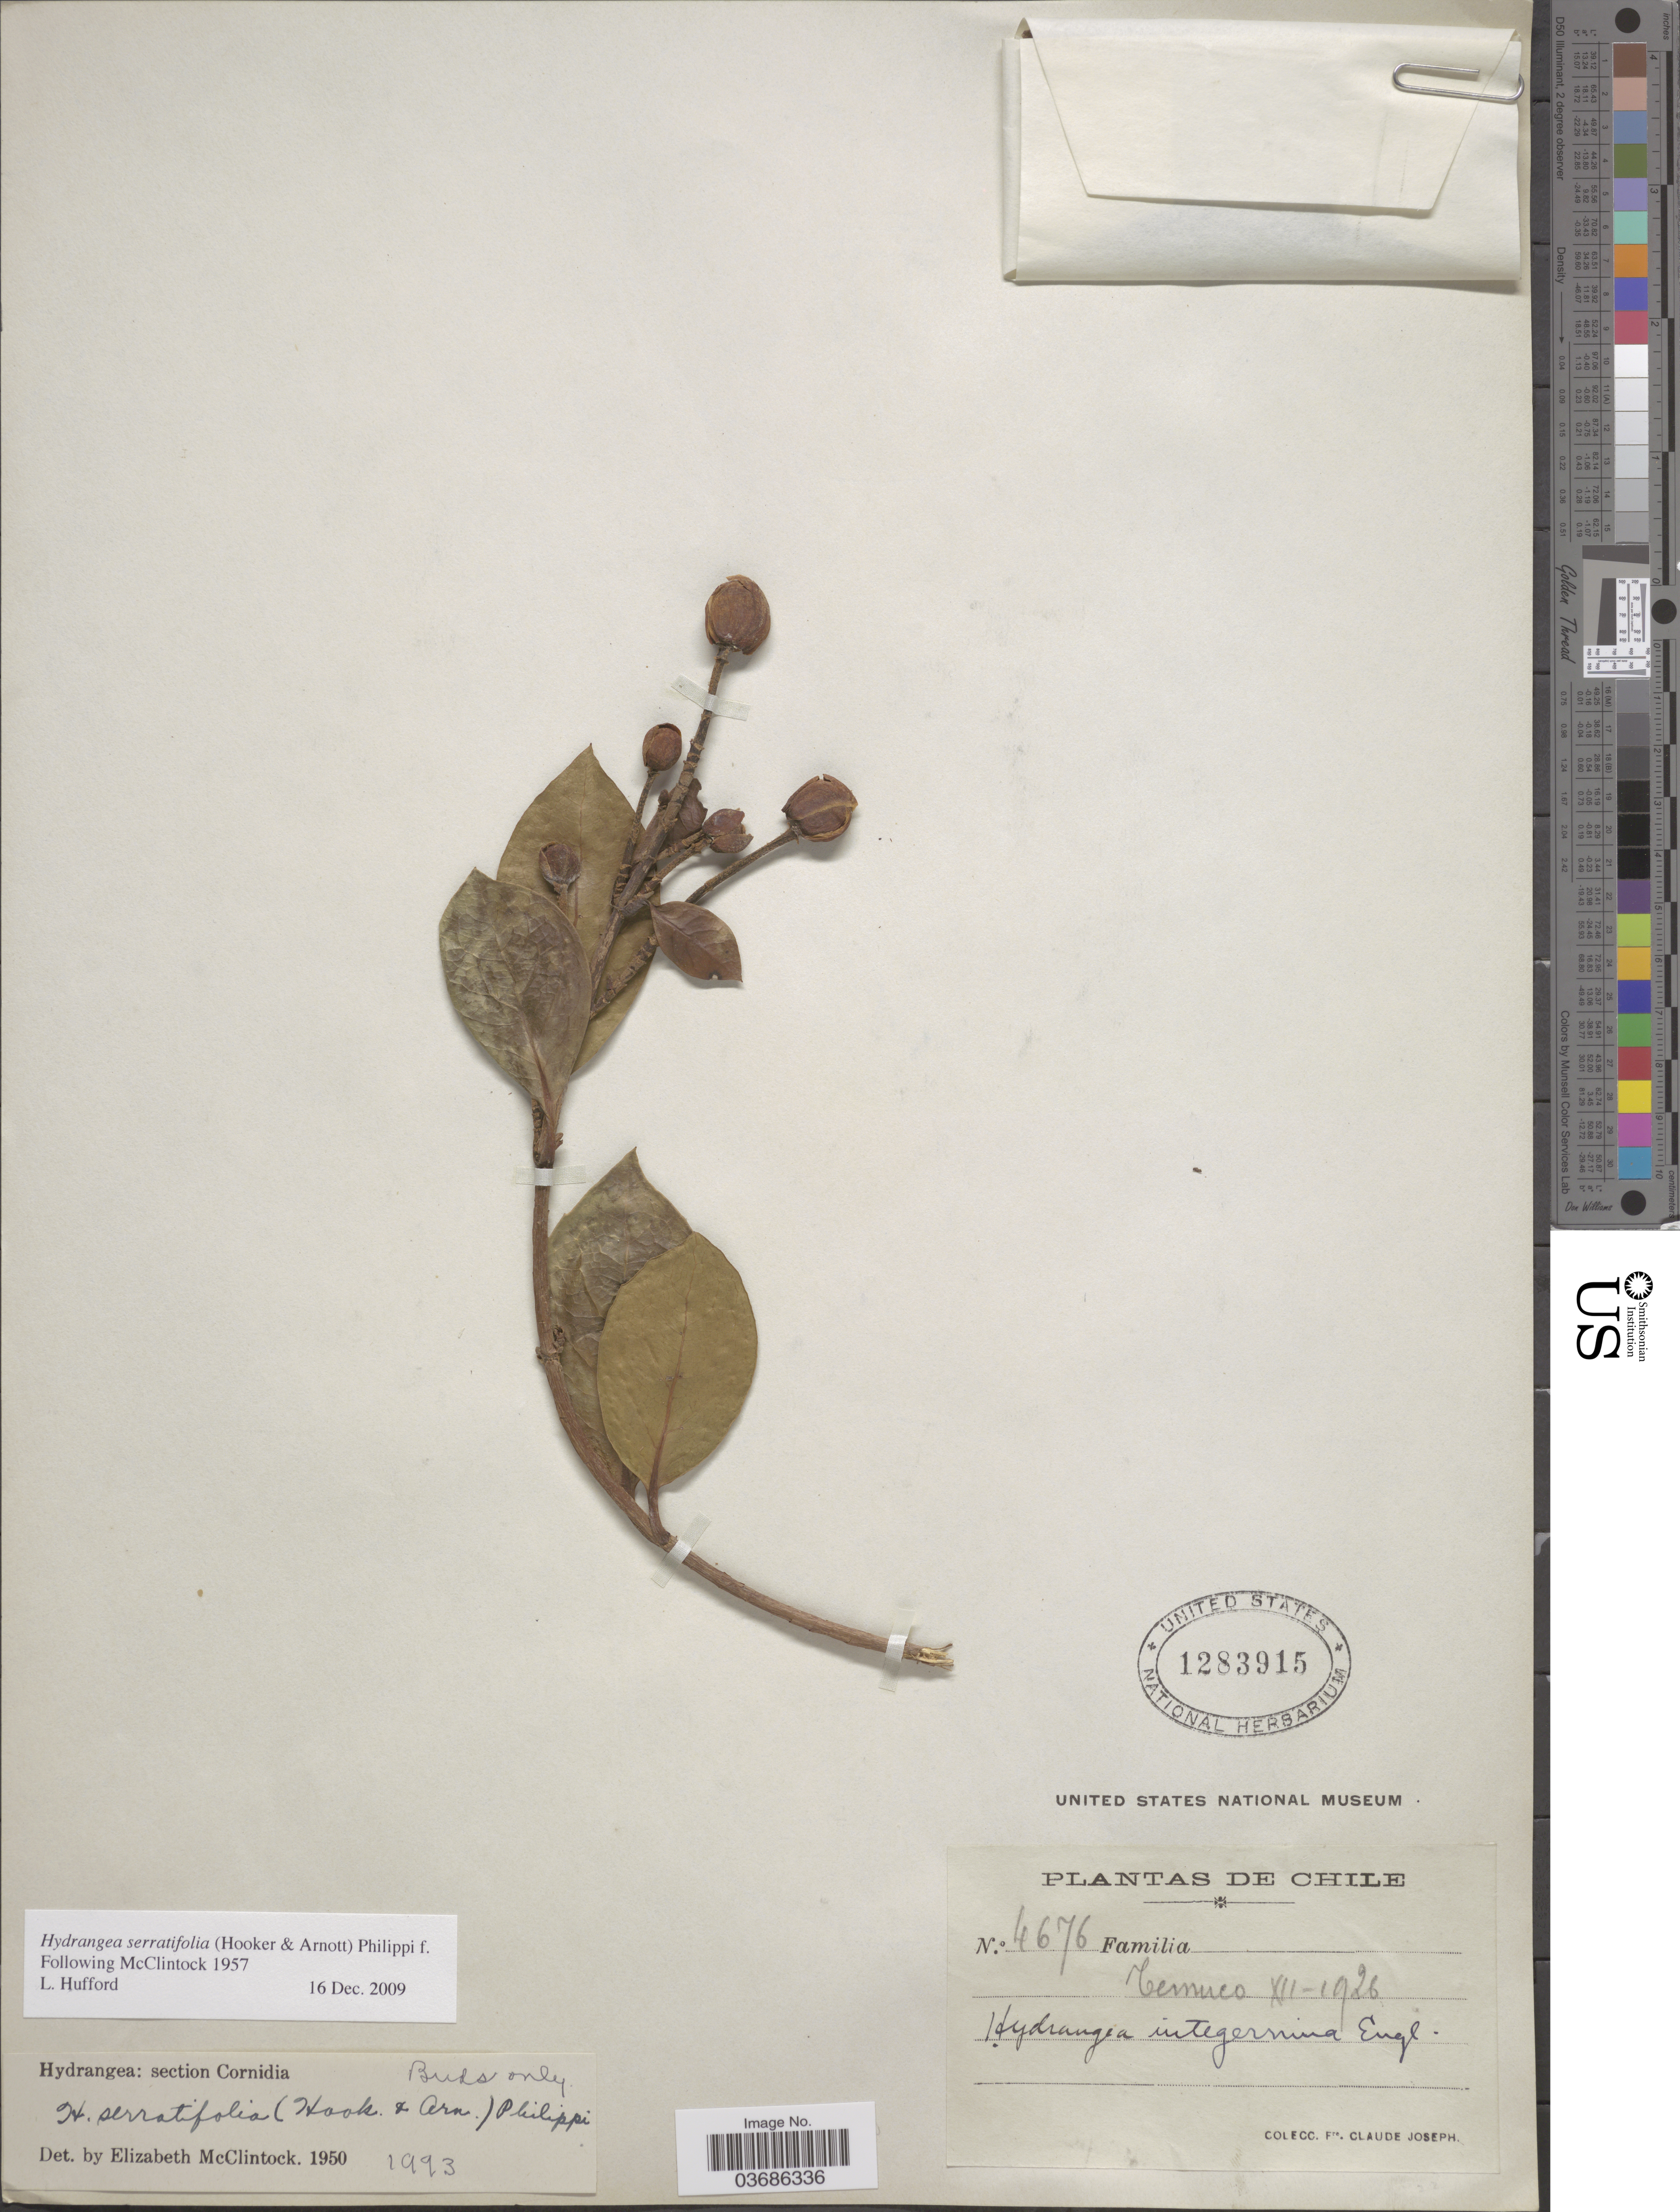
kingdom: Plantae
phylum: Tracheophyta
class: Magnoliopsida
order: Cornales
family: Hydrangeaceae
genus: Hydrangea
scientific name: Hydrangea serratifolia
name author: (Hook. & Arn.) F. Phil.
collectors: B. Joseph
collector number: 4676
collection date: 1926-12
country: Chile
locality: Temuco.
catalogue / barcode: US 1283915